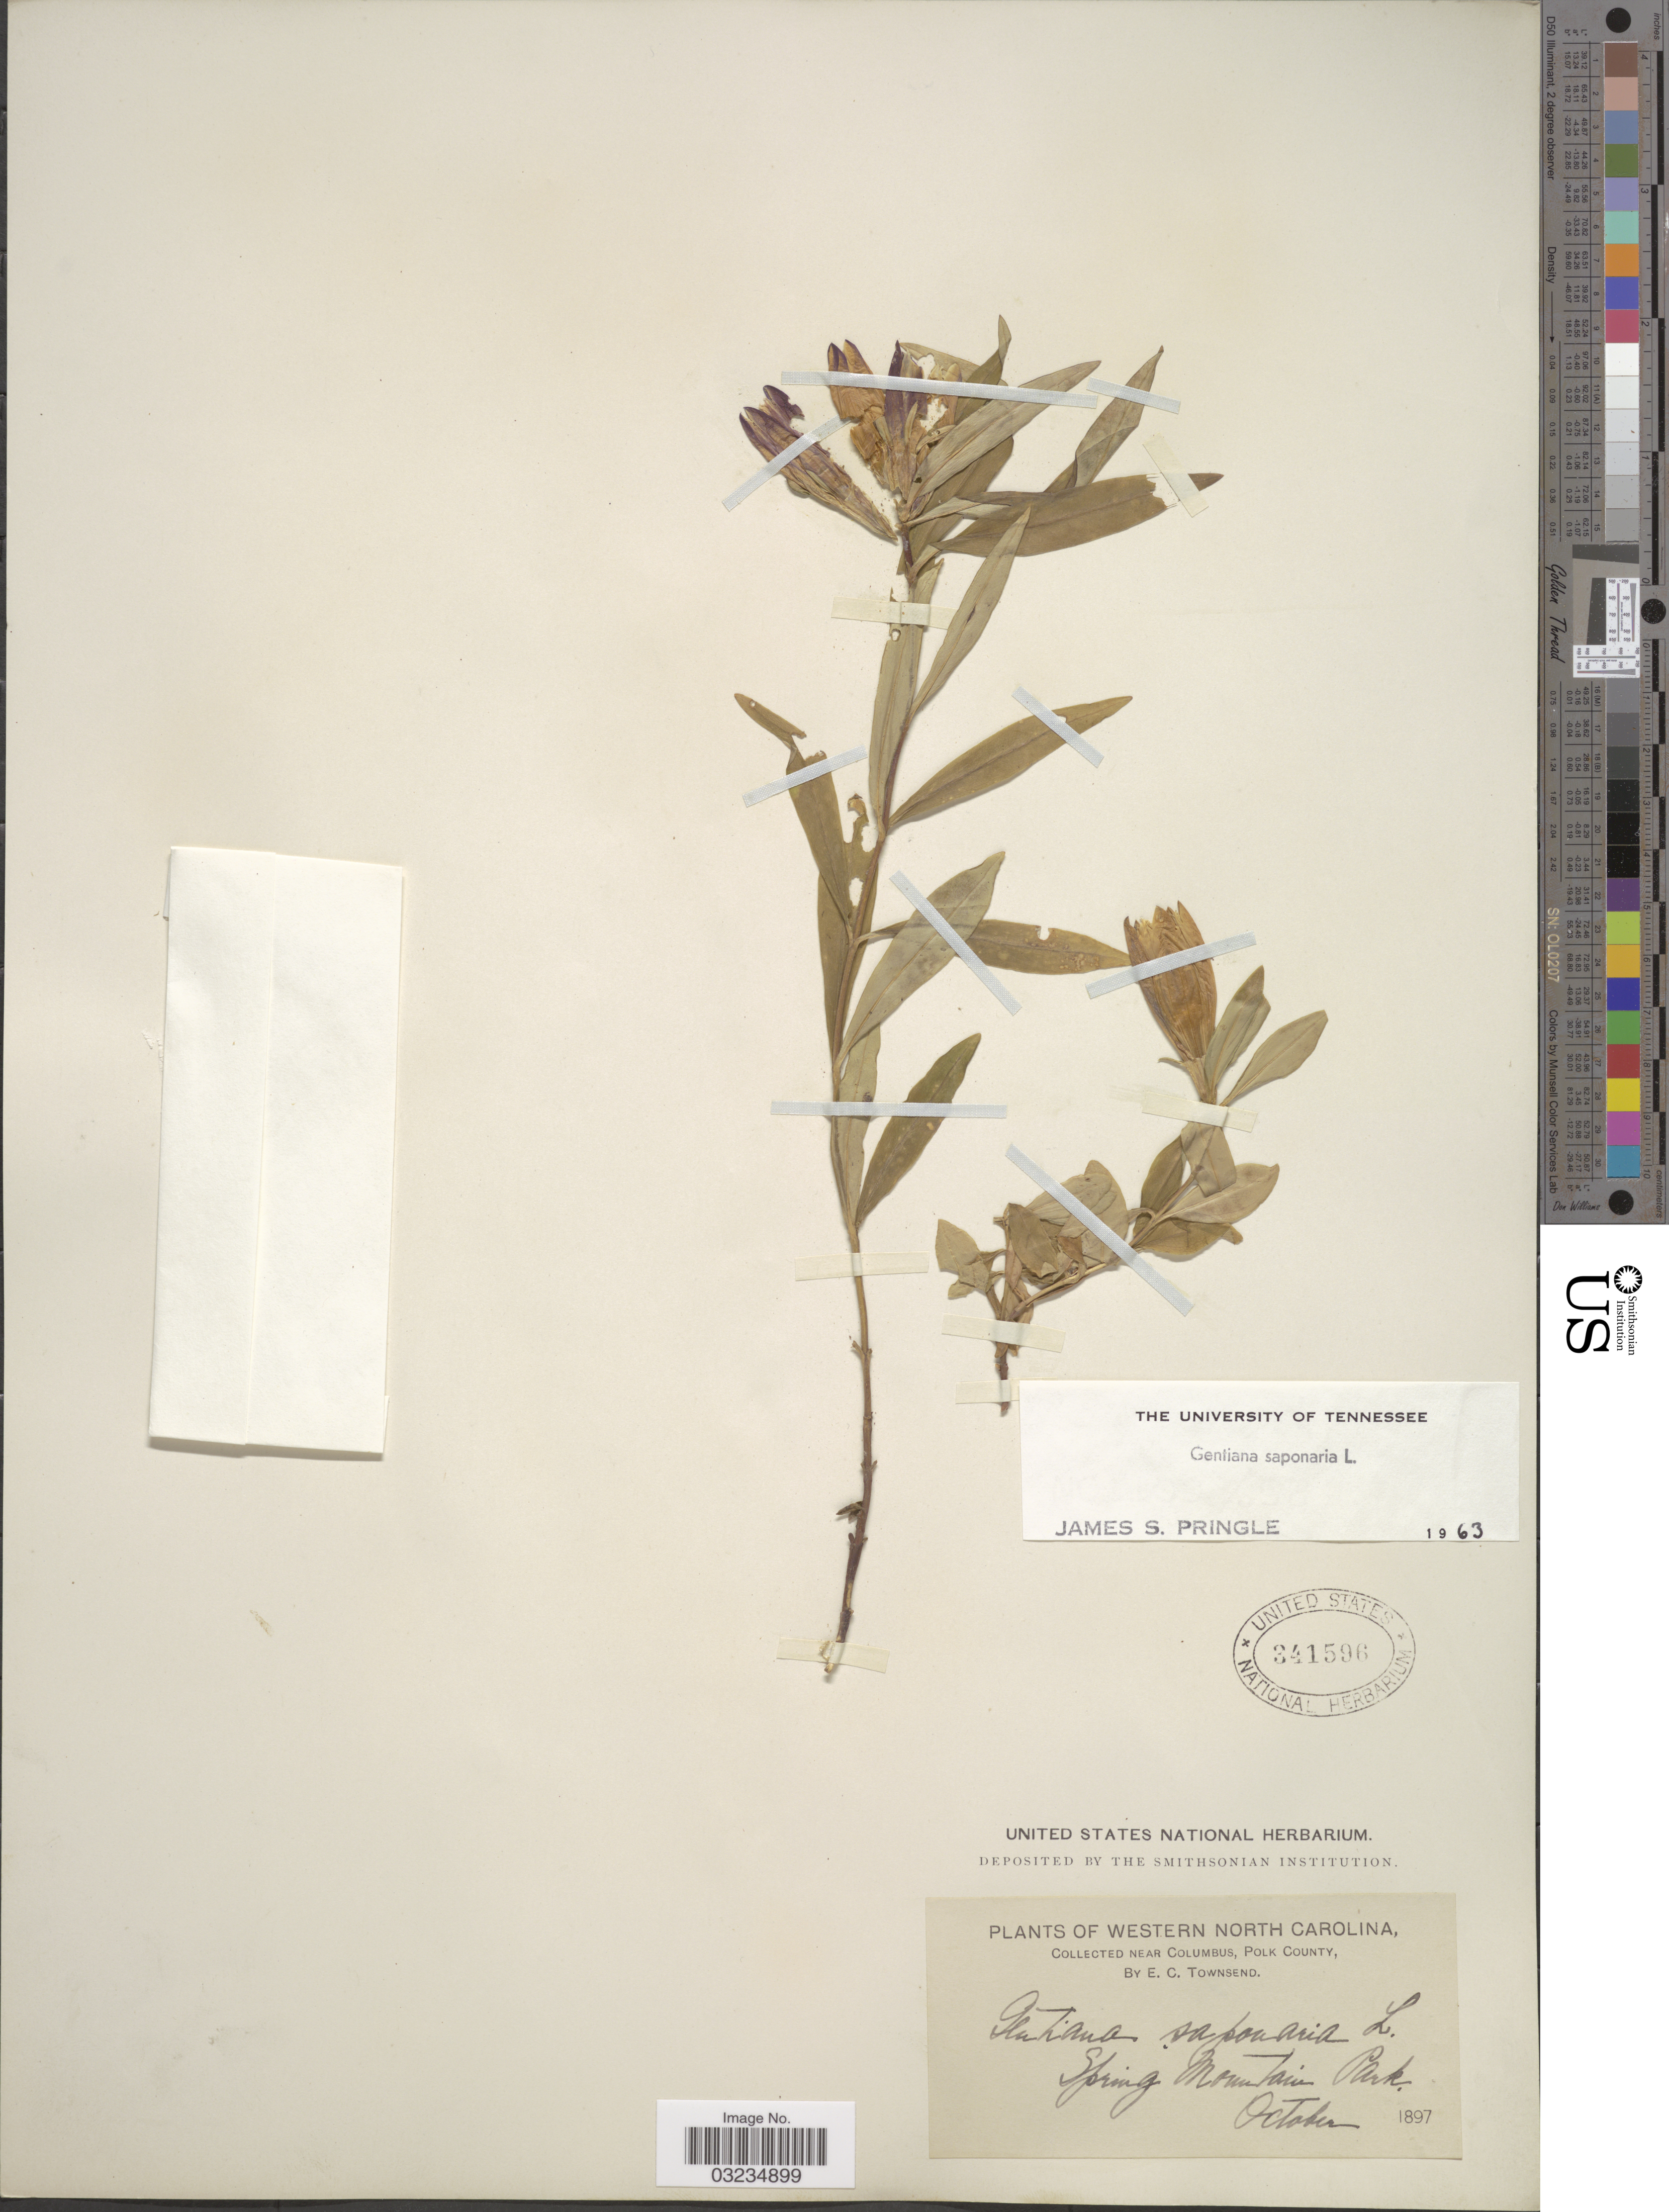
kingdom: Plantae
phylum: Tracheophyta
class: Magnoliopsida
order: Gentianales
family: Gentianaceae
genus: Gentiana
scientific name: Gentiana saponaria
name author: L.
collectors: E. C. Townsend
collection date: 1897-10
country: United States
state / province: North Carolina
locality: Western North Carolina. Near Columbus, Polk County. Spring Mountain Park.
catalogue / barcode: US 341596